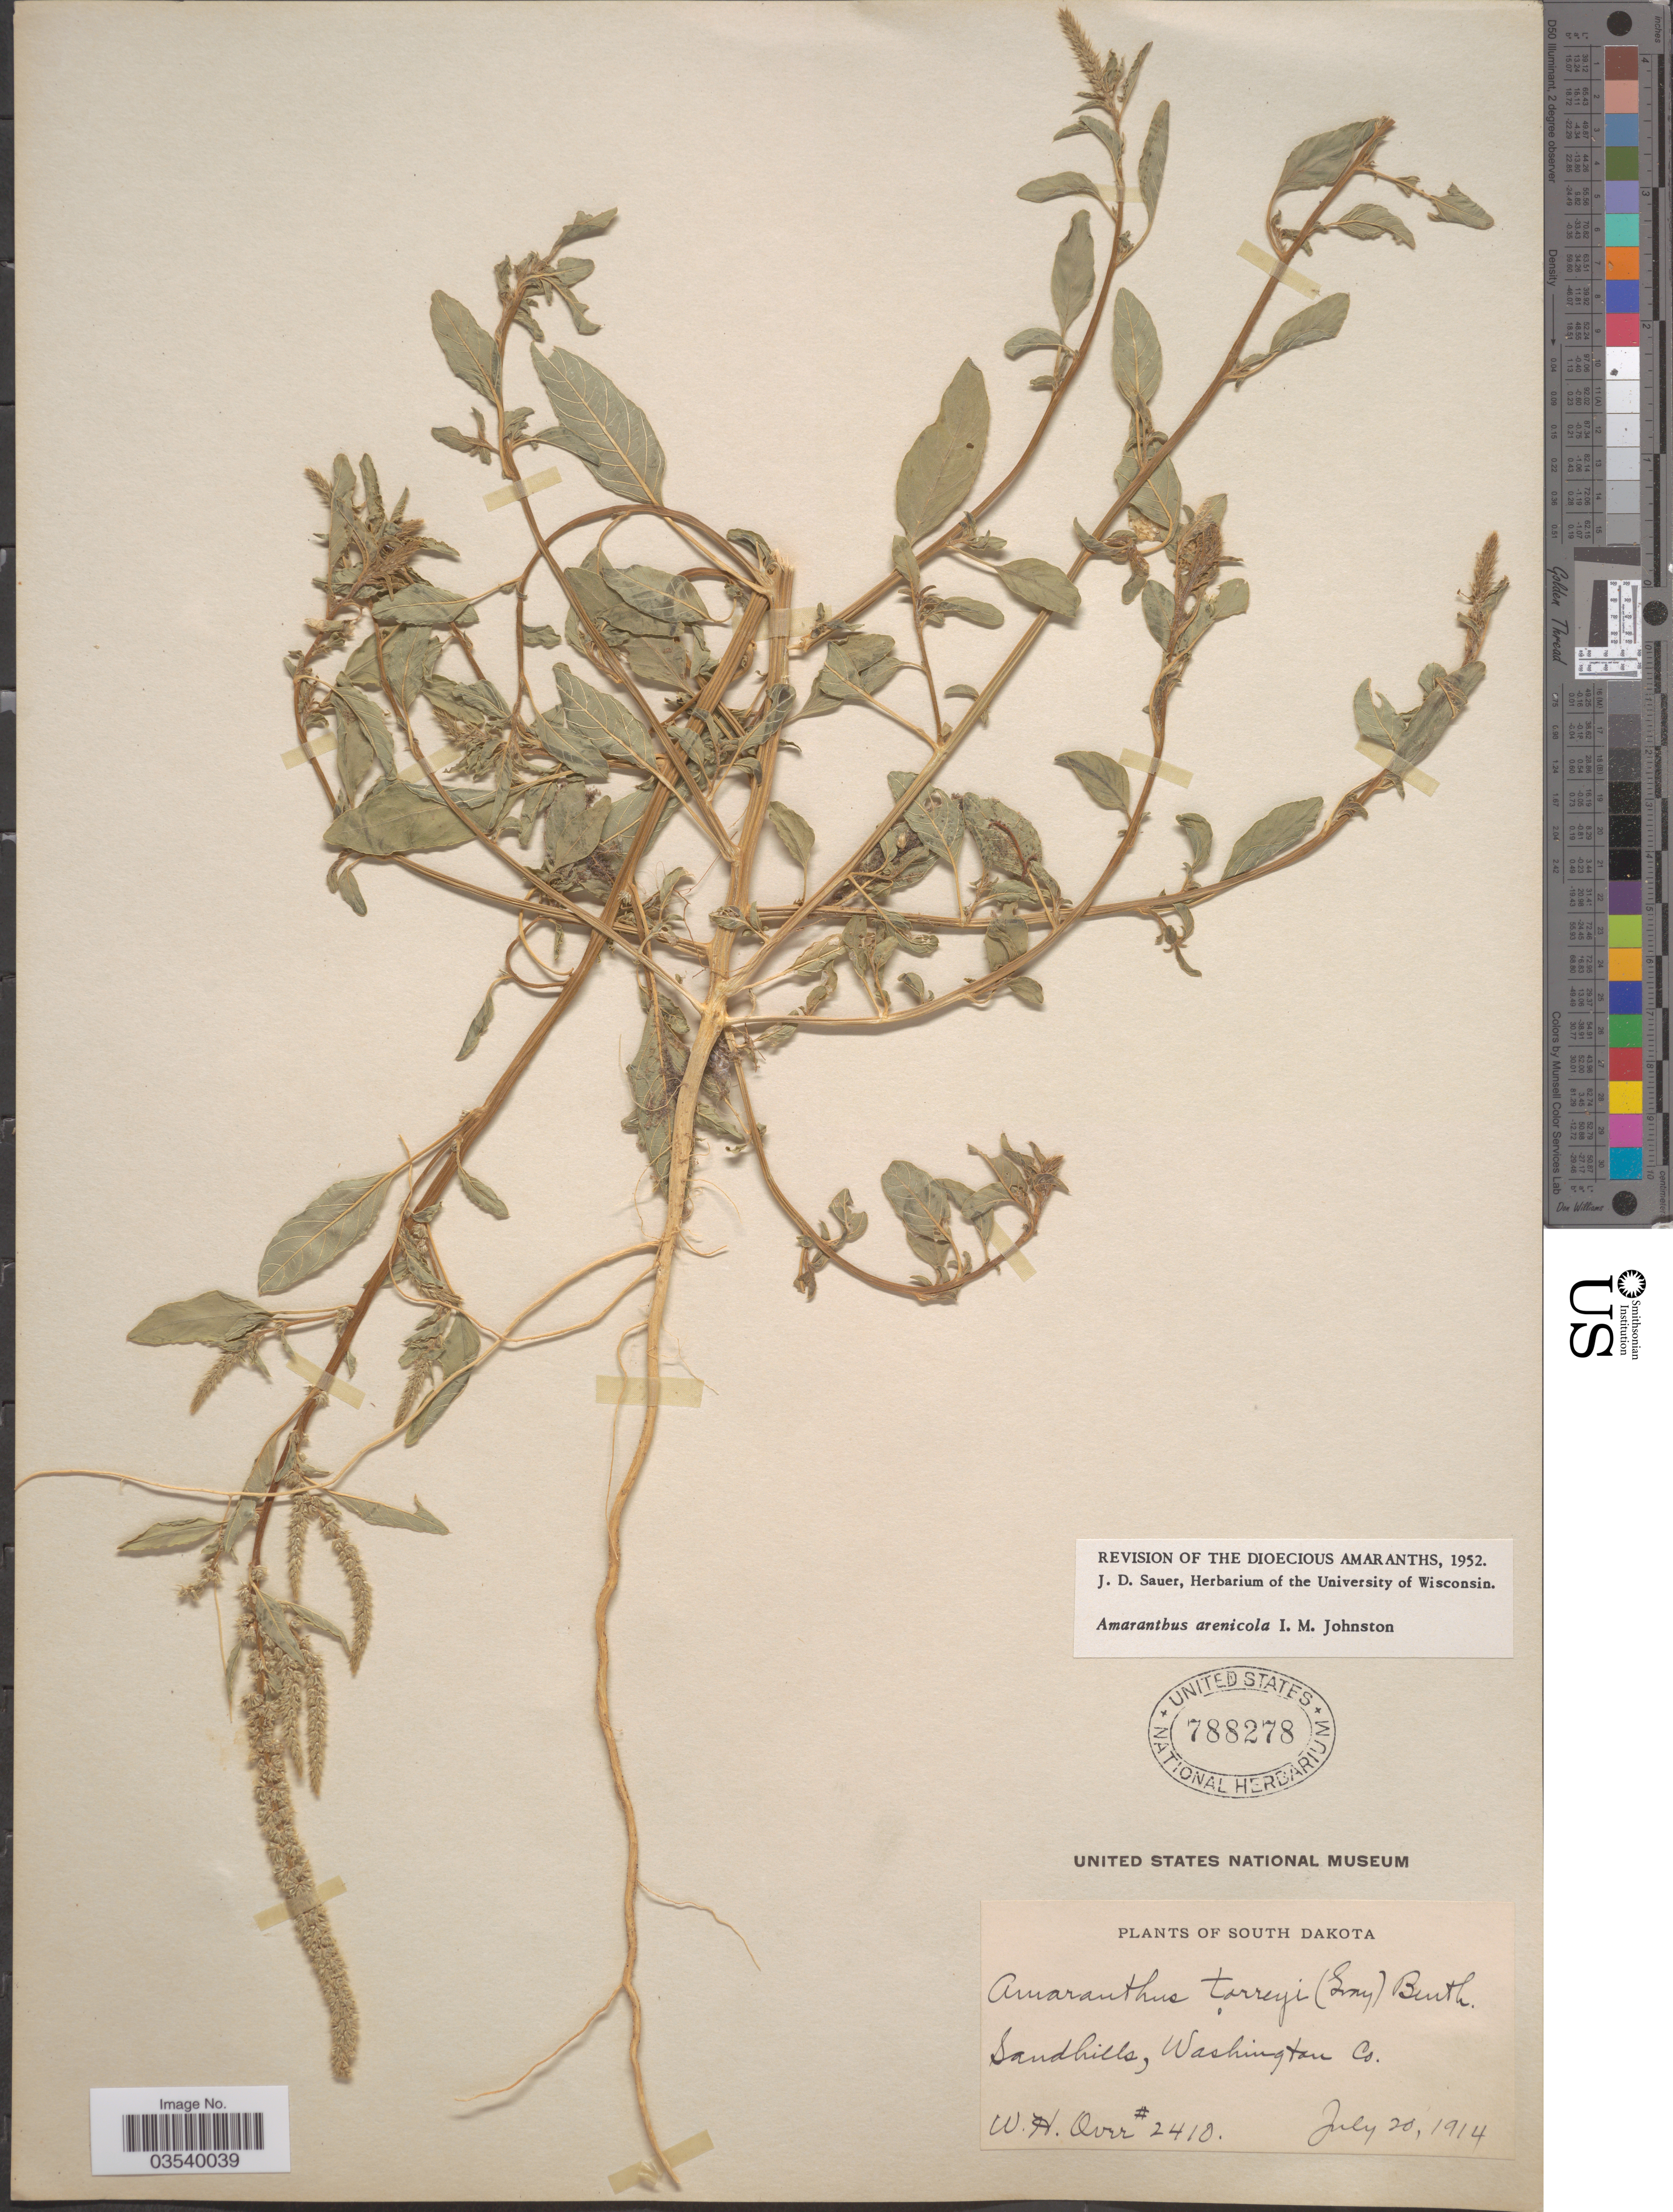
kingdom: Plantae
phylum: Tracheophyta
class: Magnoliopsida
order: Caryophyllales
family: Amaranthaceae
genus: Amaranthus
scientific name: Amaranthus arenicola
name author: I.M. Johnst.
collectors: W. Over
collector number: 2410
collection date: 1914-07-20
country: United States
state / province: South Dakota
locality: Washington Co.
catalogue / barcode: US 788278